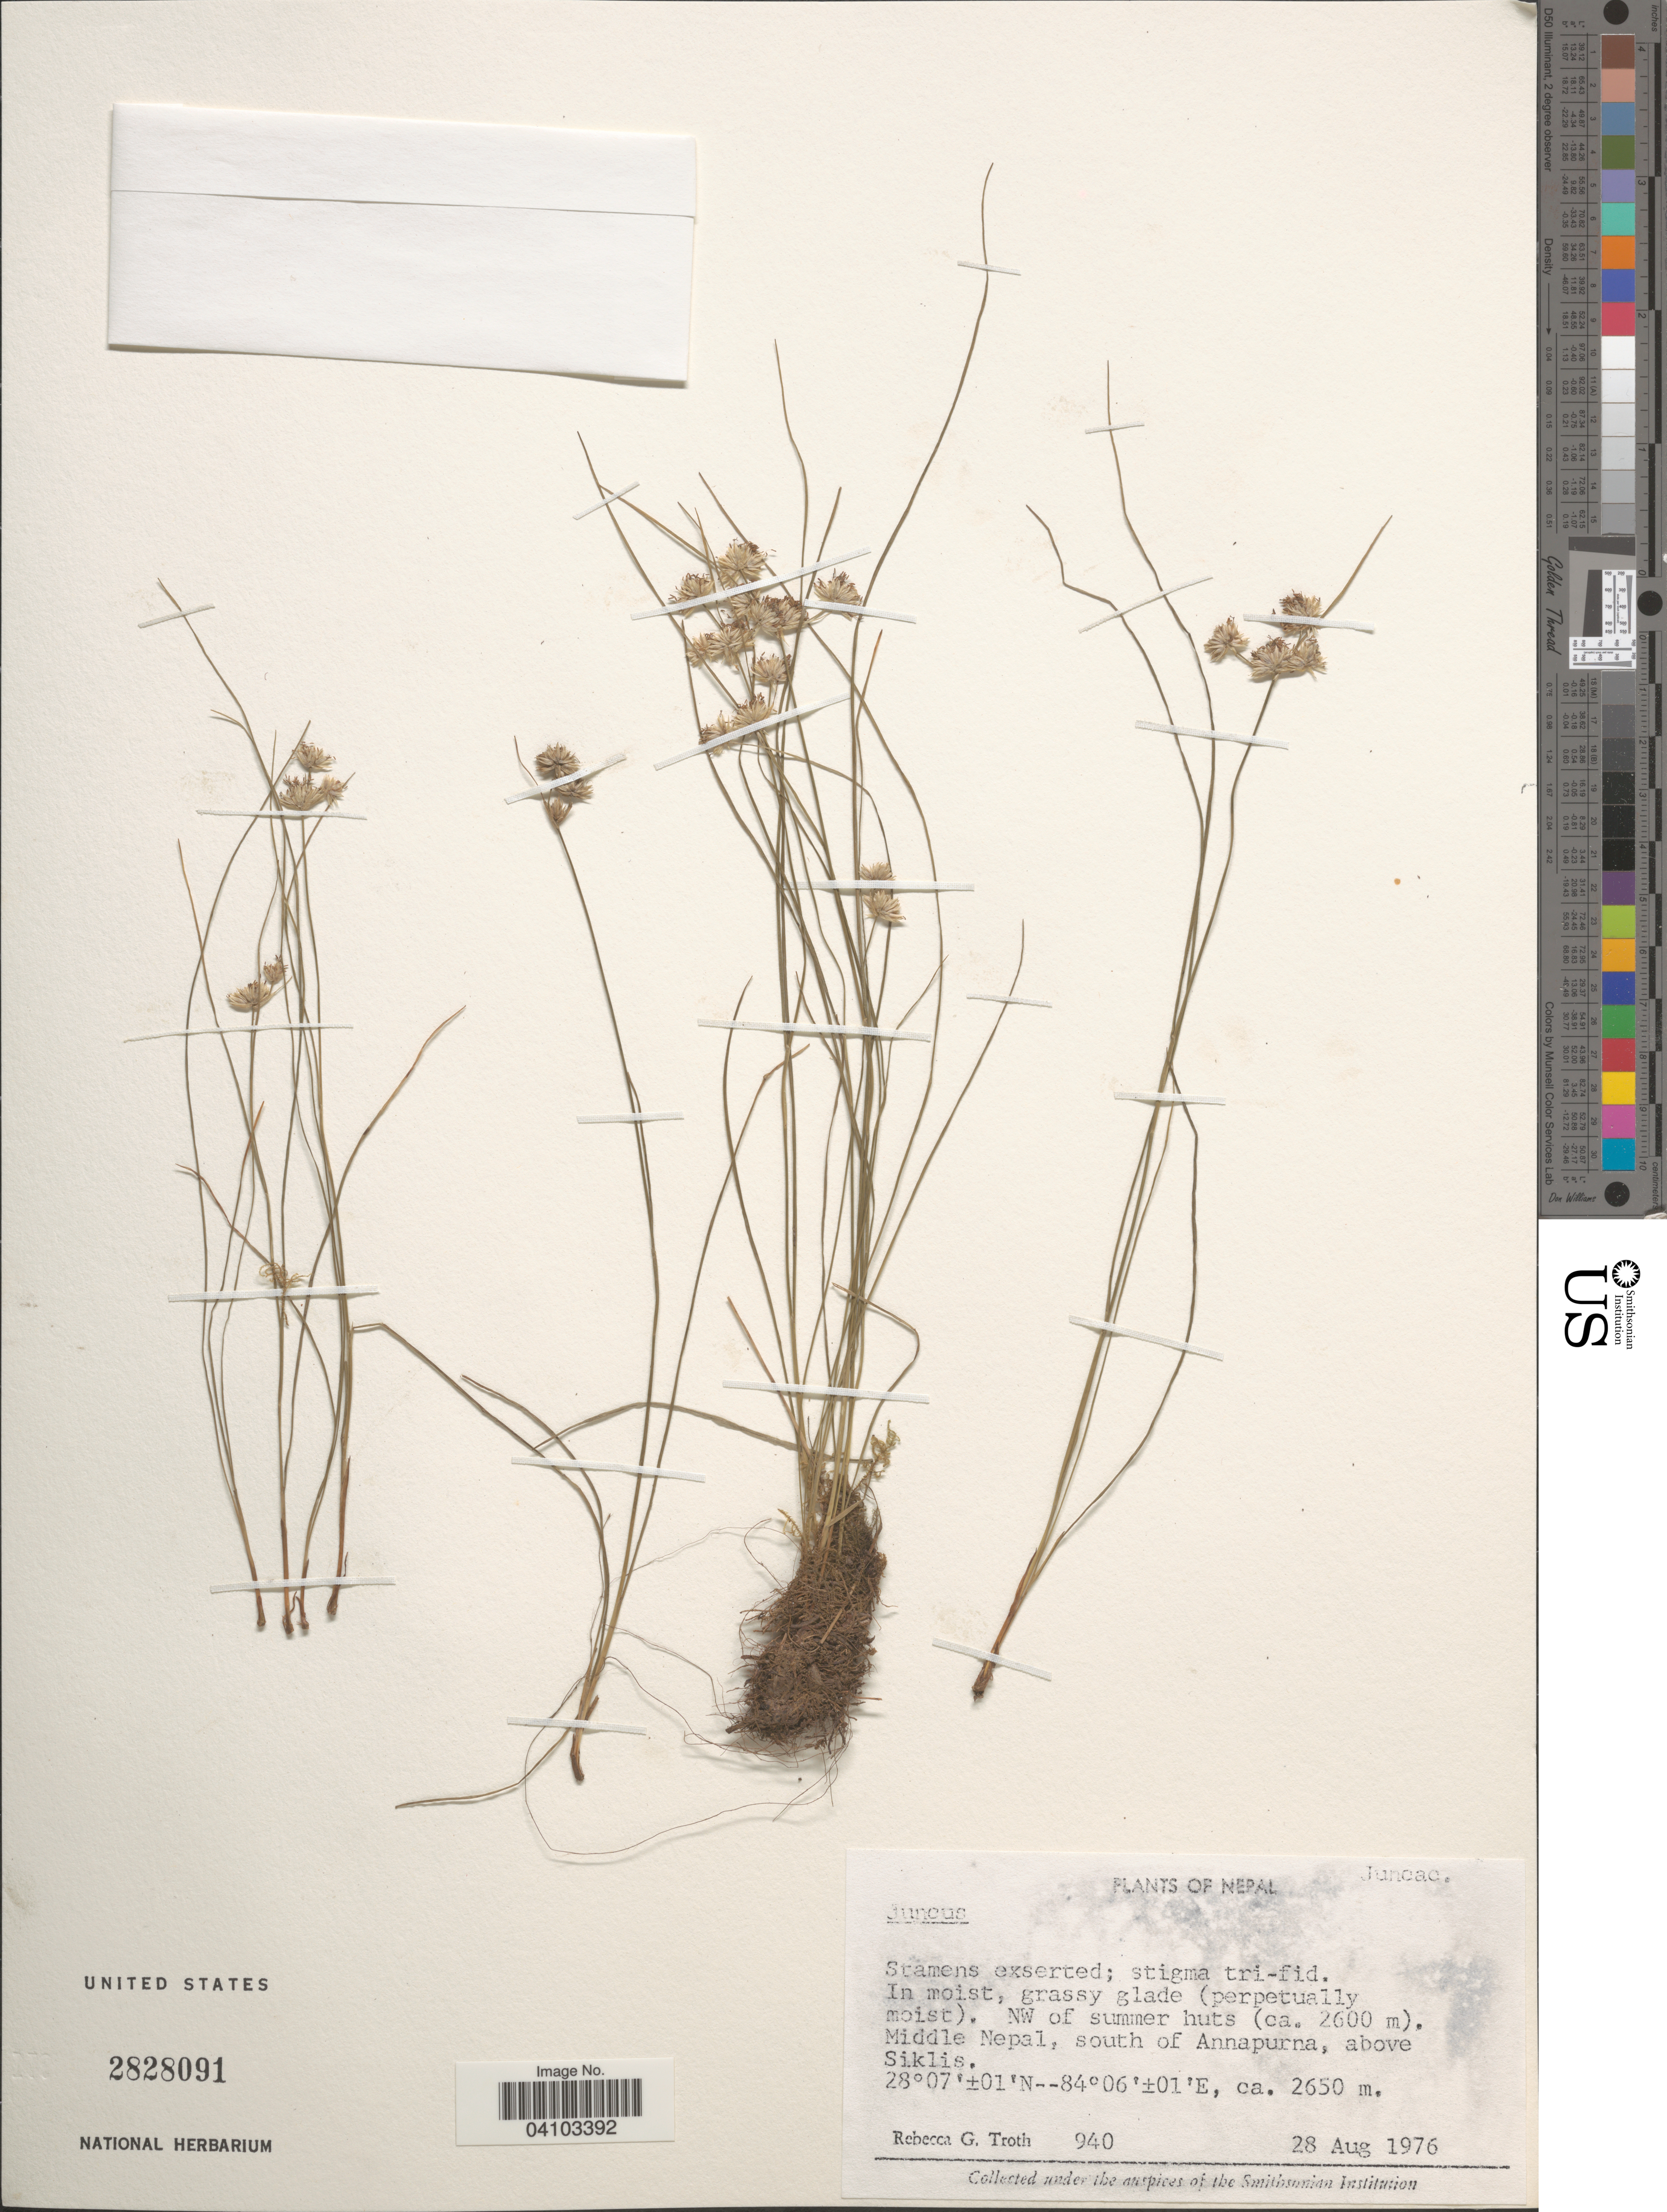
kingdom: Plantae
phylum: Tracheophyta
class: Liliopsida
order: Poales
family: Juncaceae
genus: Juncus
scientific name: Juncus sp.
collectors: R. Troth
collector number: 940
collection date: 1976-08-28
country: Nepal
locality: NW of summer huts. Middle Nepal, south of Annapurna, above Siklis.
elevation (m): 2650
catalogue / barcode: US 2828091